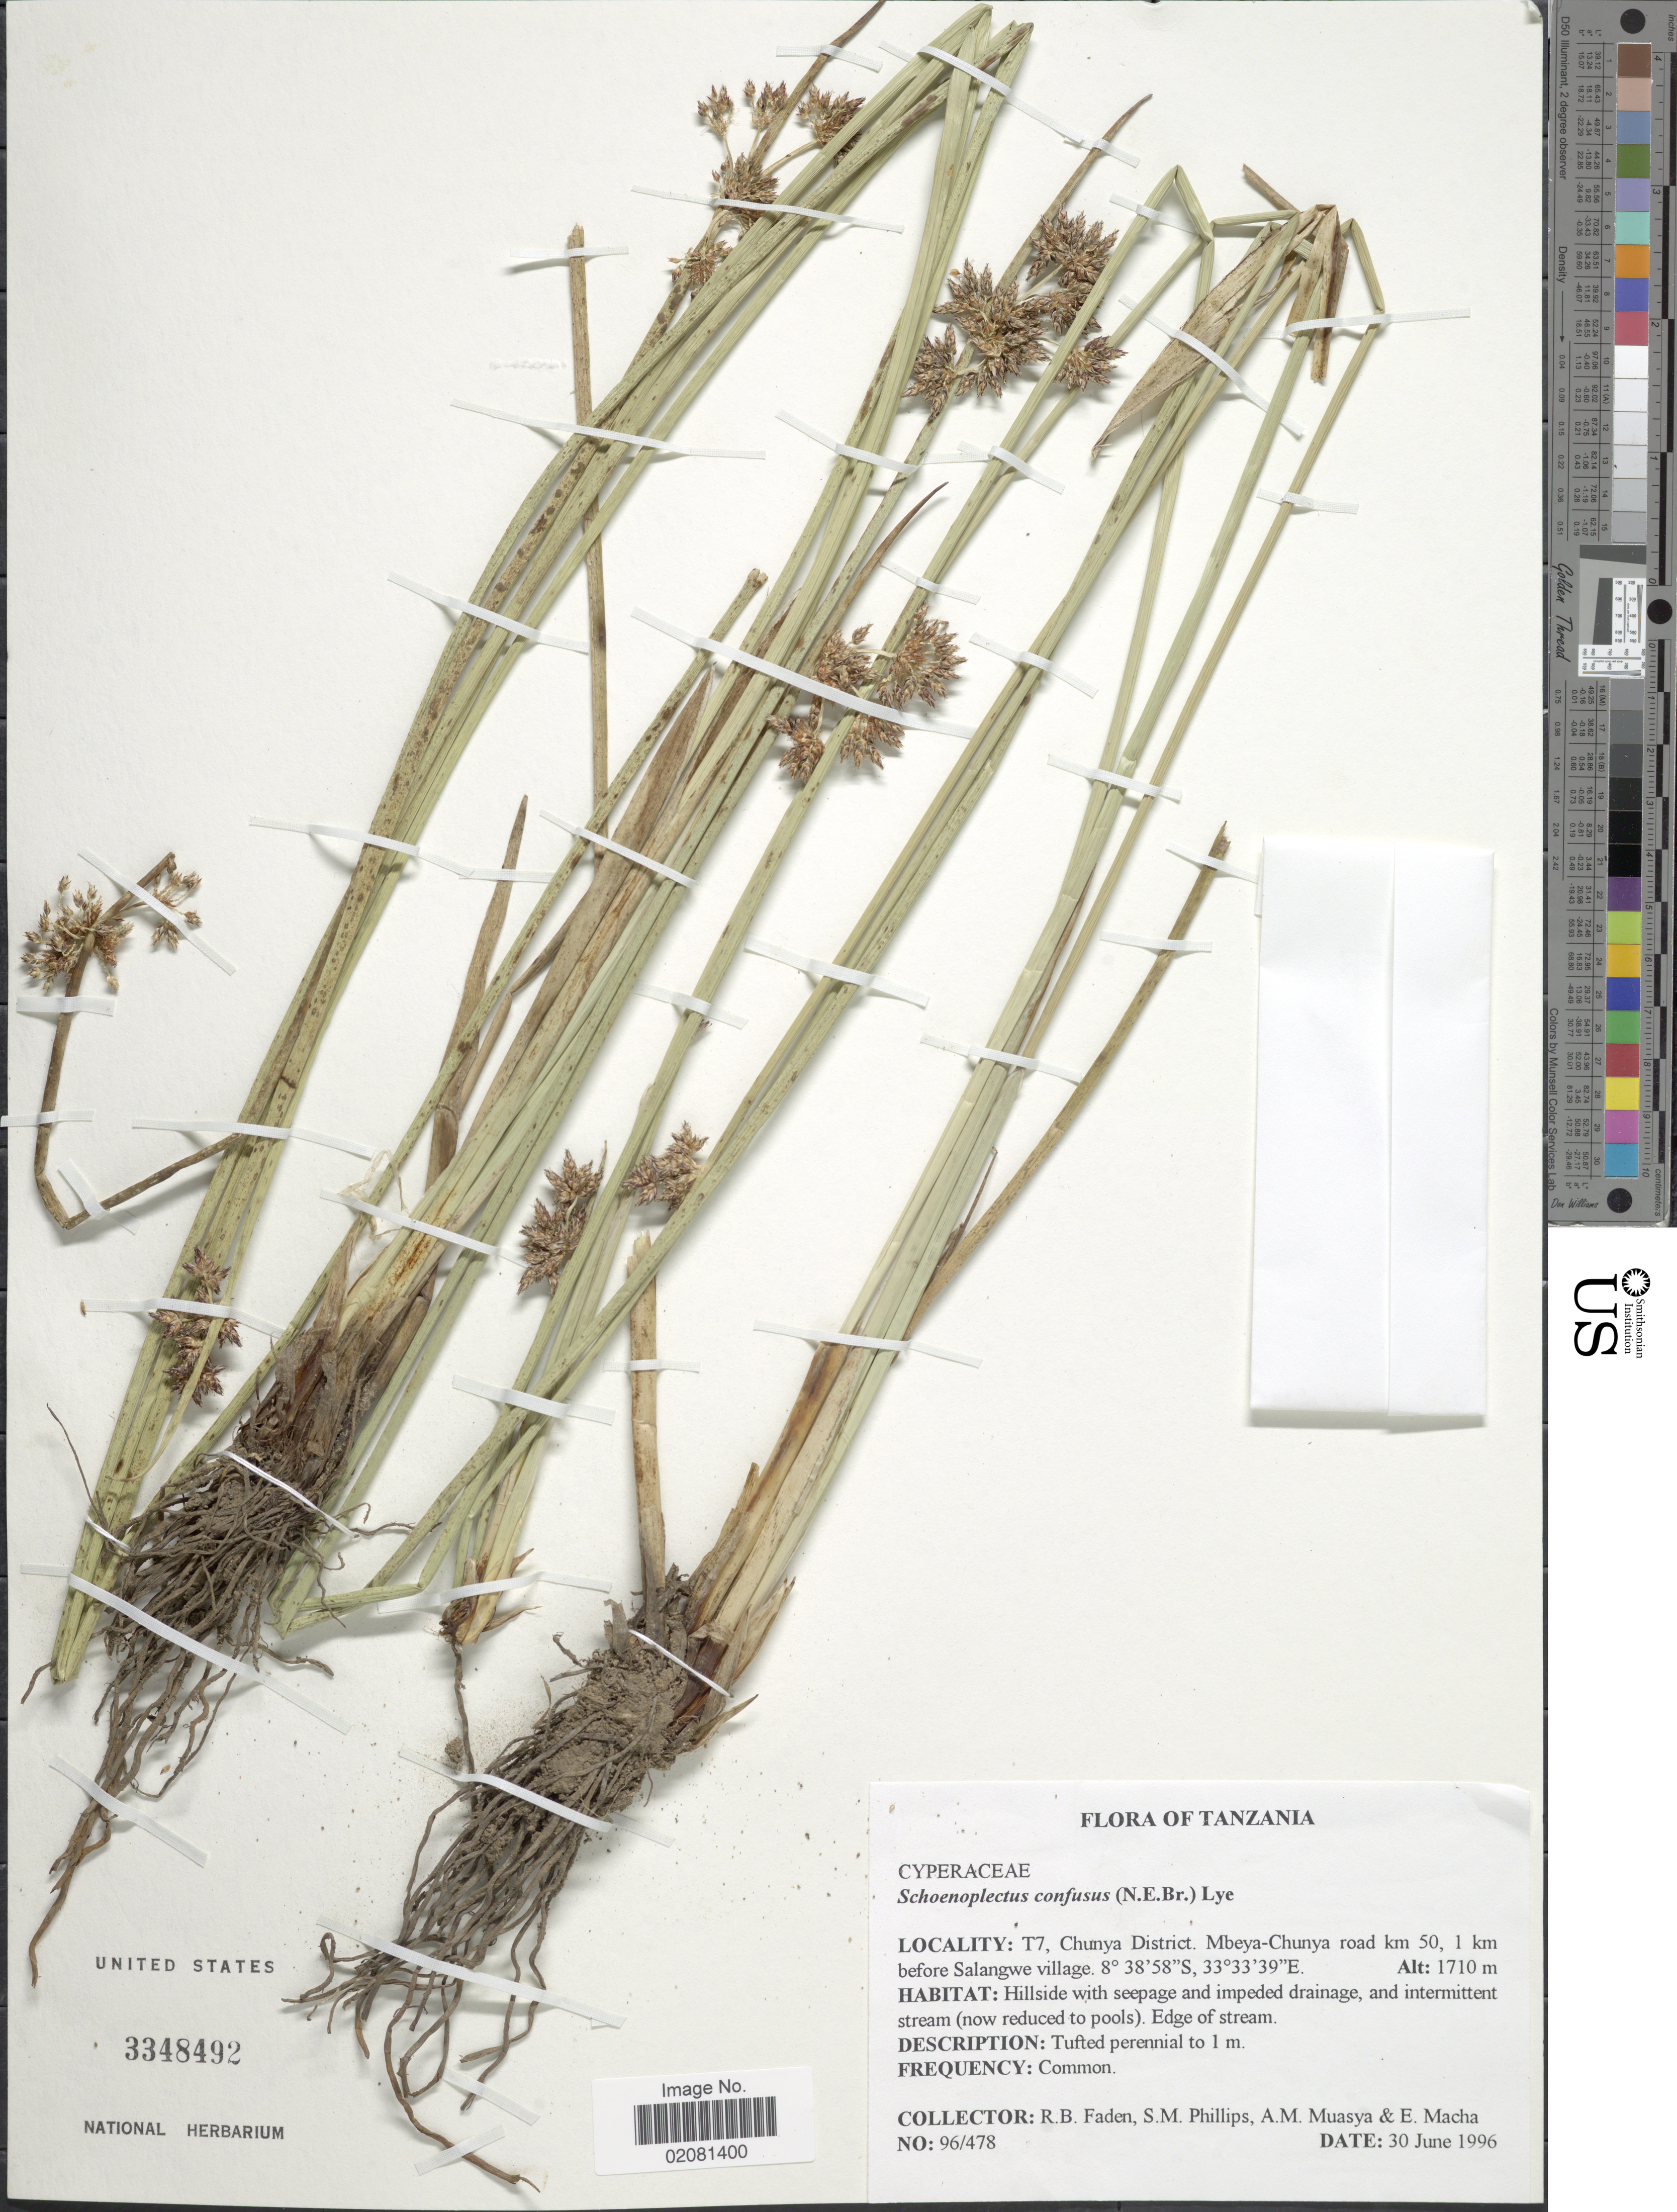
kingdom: Plantae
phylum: Tracheophyta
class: Liliopsida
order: Poales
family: Cyperaceae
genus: Schoenoplectus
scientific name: Schoenoplectus muricinux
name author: (C.B. Clarke) J. Raynal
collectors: R. B. Faden, S. M. Phillips, A. Muasya & E. Macha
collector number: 96/478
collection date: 1996-06-30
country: Tanzania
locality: T7, Chunya District. Mbeya-Chunya road km 50, 1 km before Salangwe village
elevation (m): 1710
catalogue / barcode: US 3348492